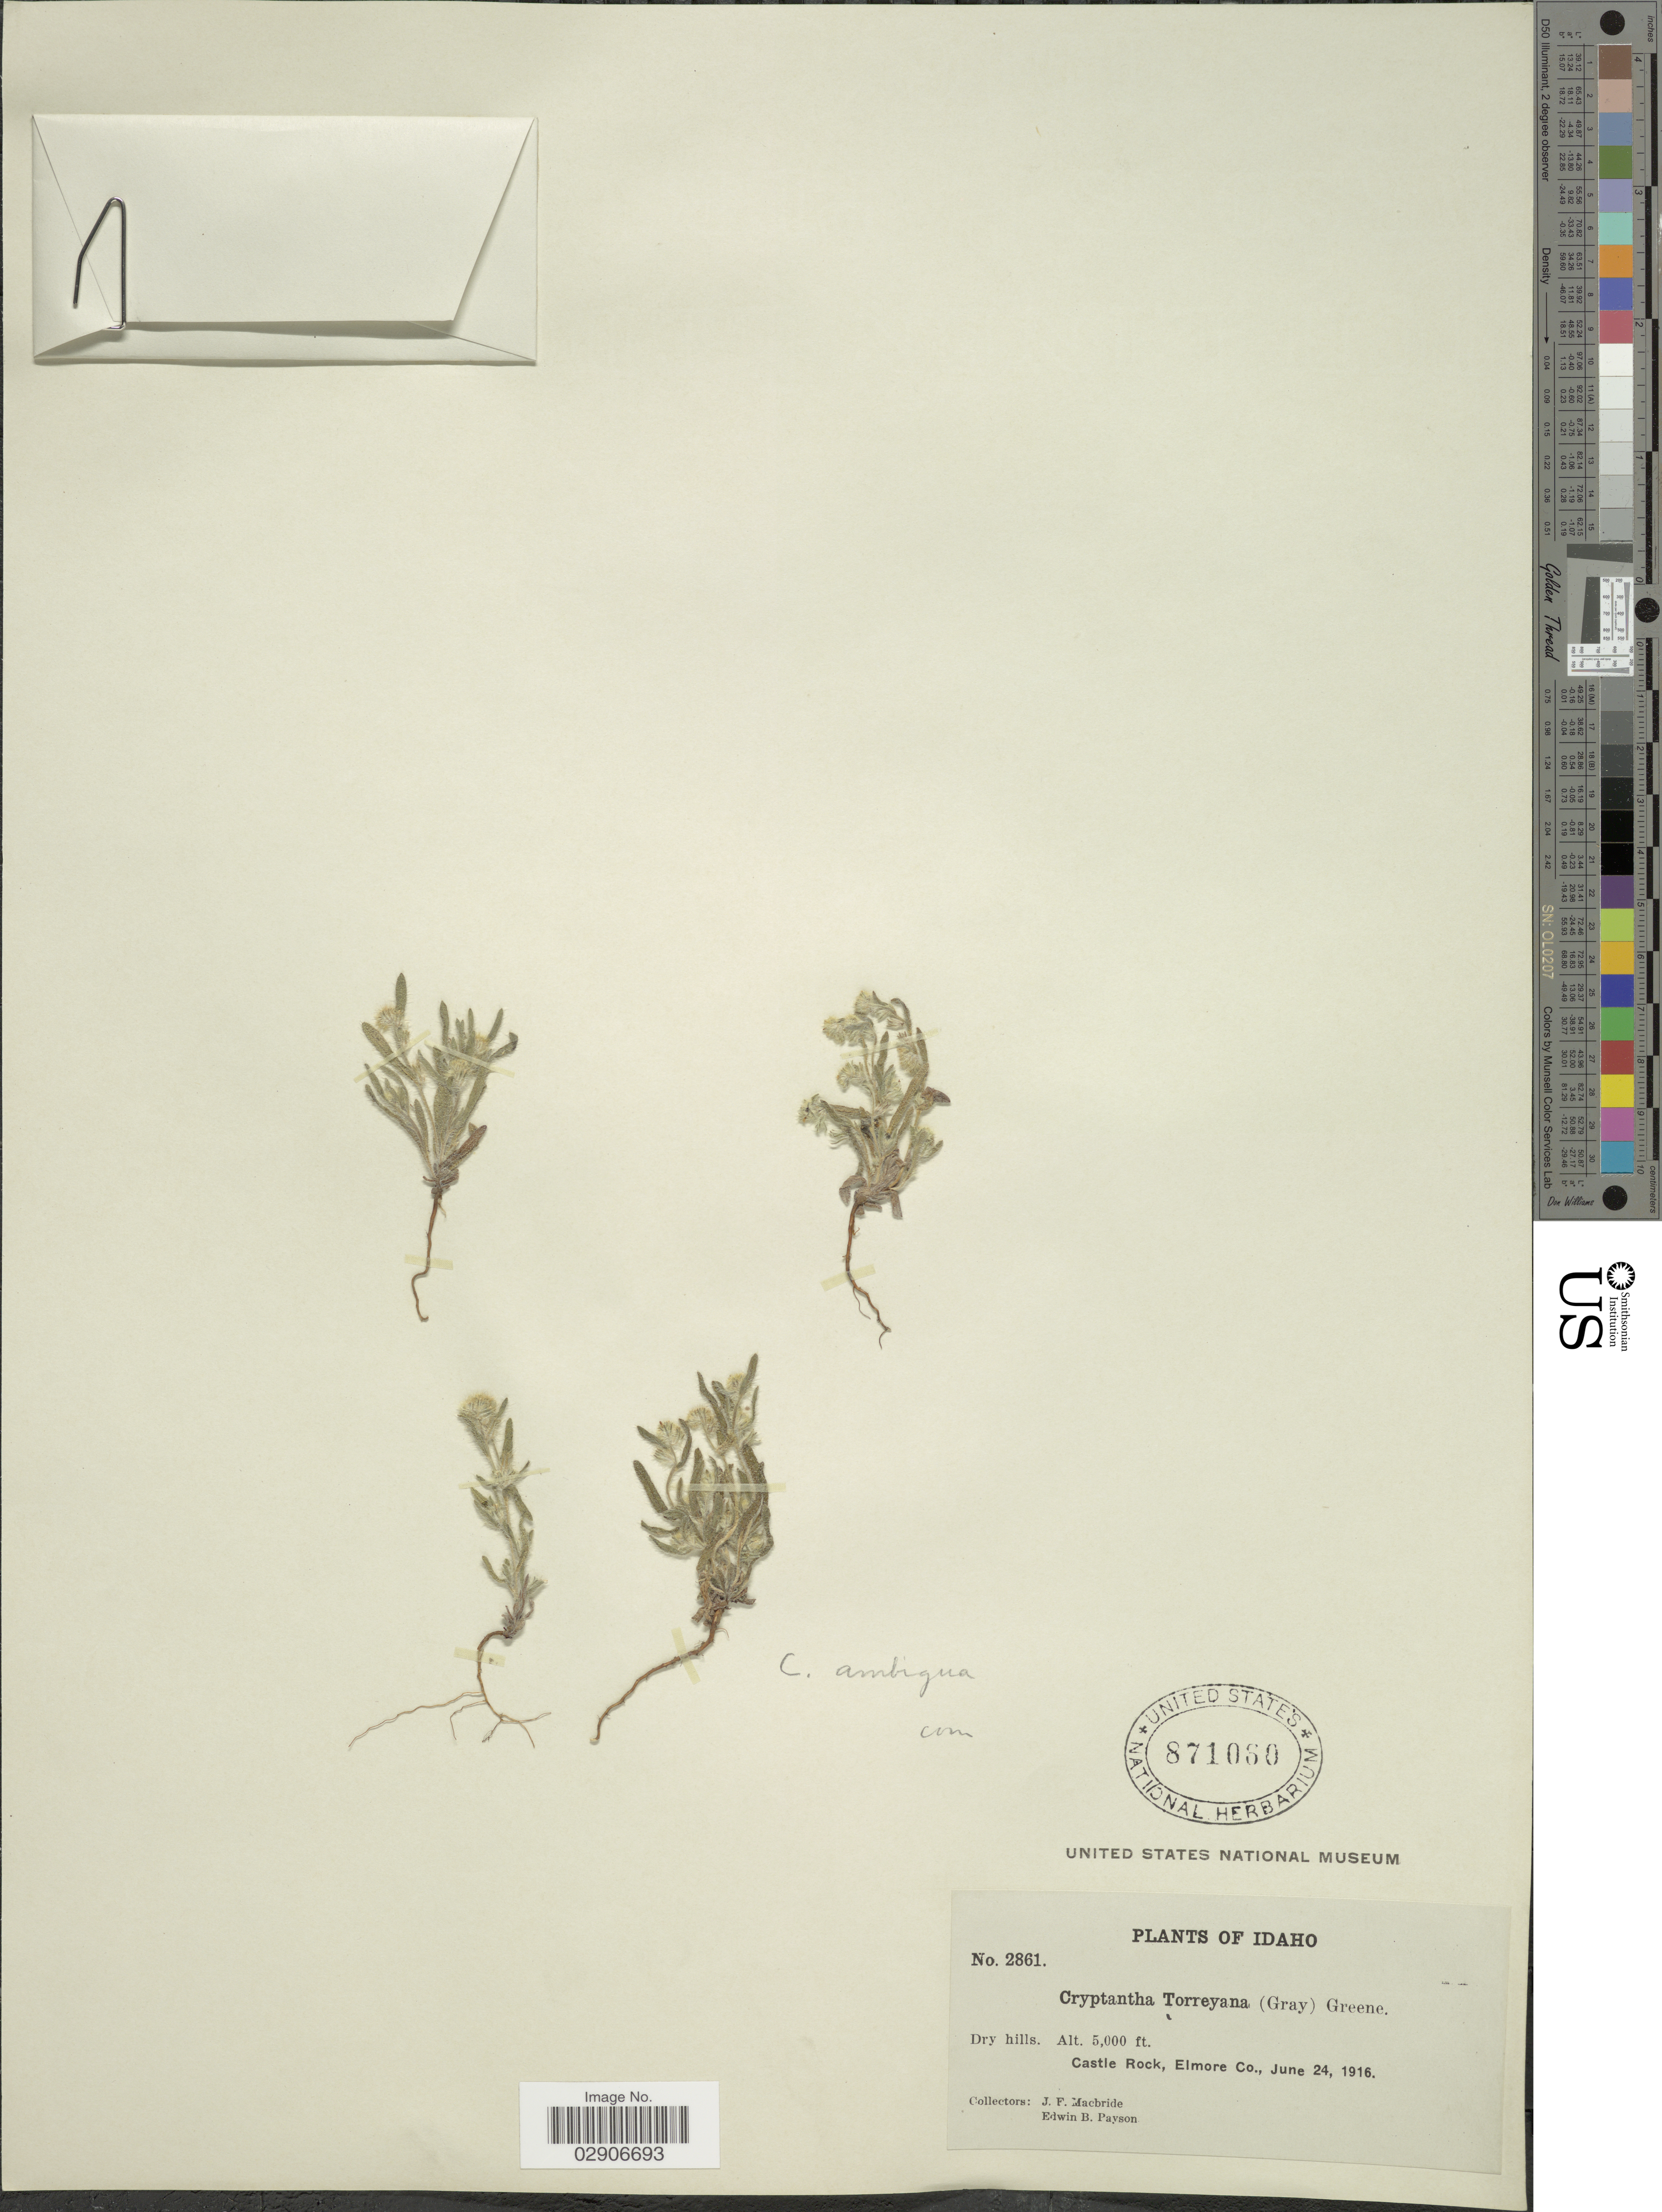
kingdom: Plantae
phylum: Tracheophyta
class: Magnoliopsida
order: Boraginales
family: Boraginaceae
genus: Cryptantha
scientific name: Cryptantha ambigua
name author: (A. Gray) Greene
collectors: J. F. Macbride & E. B. Payson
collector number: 2861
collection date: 1916-06-24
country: United States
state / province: Idaho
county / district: Elmore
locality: Dry hills. Castle Rock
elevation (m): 1524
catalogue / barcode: US 871060